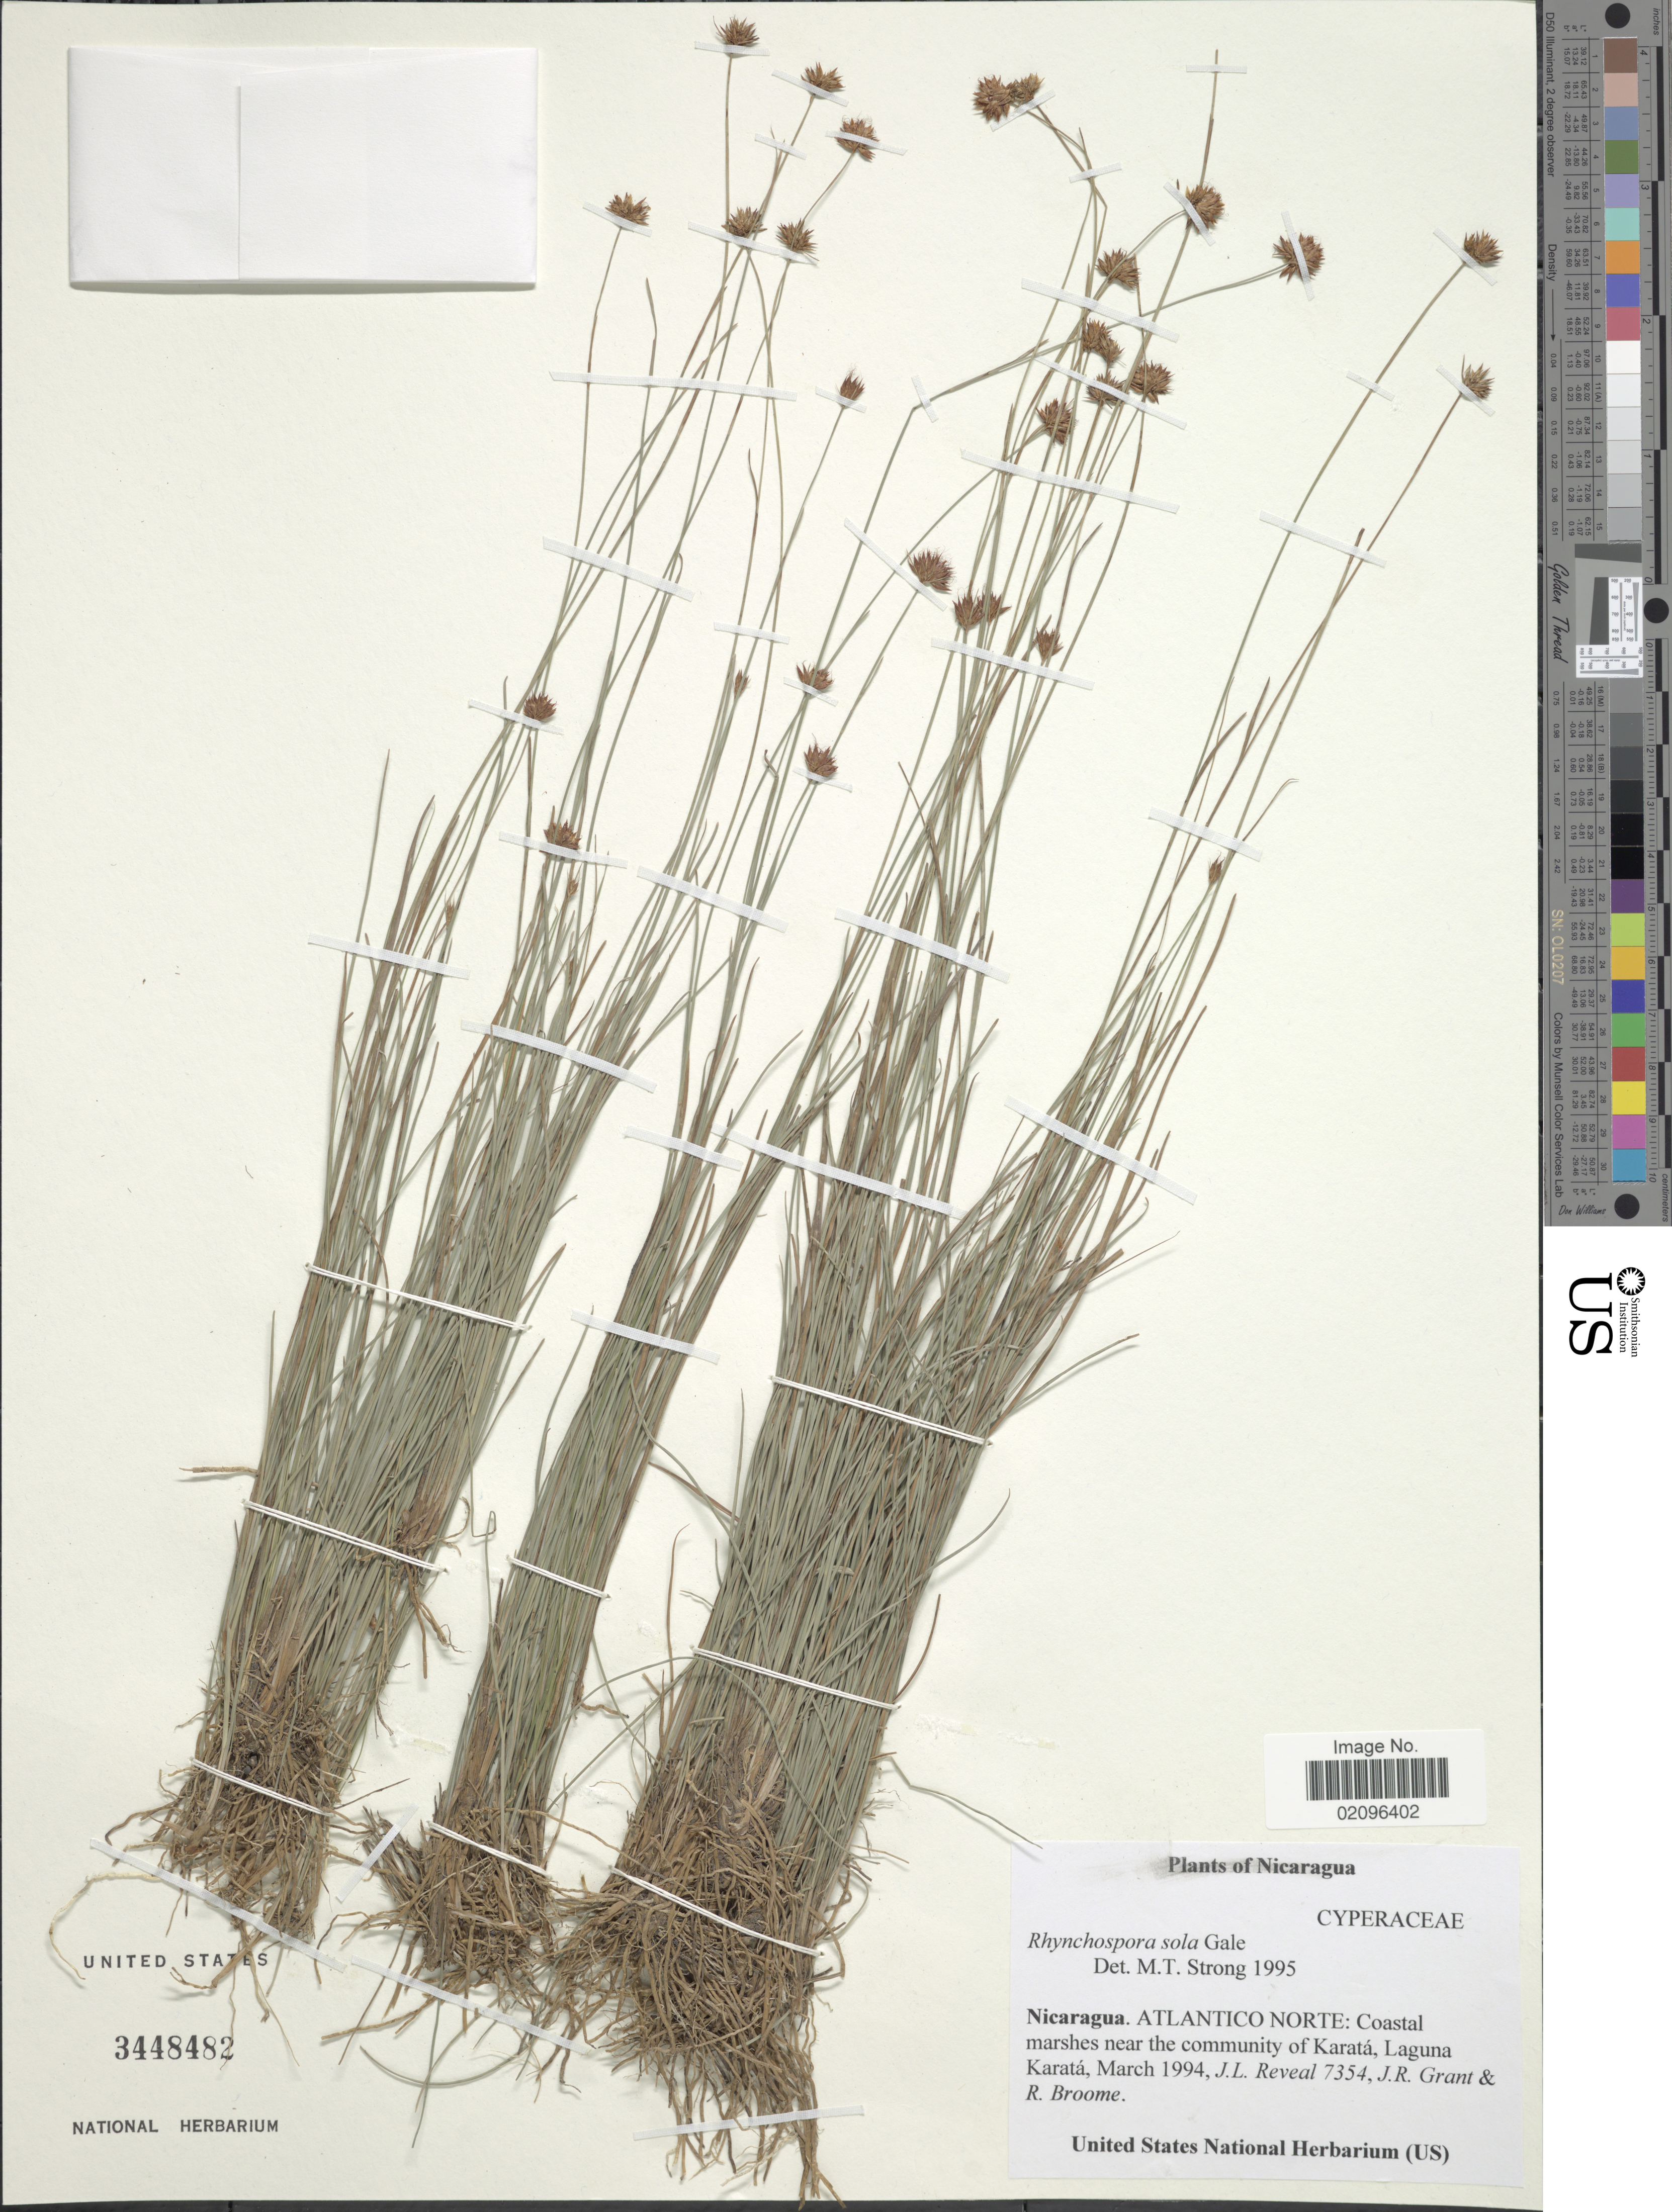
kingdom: Plantae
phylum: Tracheophyta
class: Liliopsida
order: Poales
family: Cyperaceae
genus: Rhynchospora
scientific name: Rhynchospora sola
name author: Gale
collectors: J. L. Reveal, J. Grant & R. Broome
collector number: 7354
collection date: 1994-03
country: Nicaragua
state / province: Atlantico Norte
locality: Nicaragua, Atlantico Norte: Coastal marshes near the community of Karata, Laguna Karata.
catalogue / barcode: US 3448482